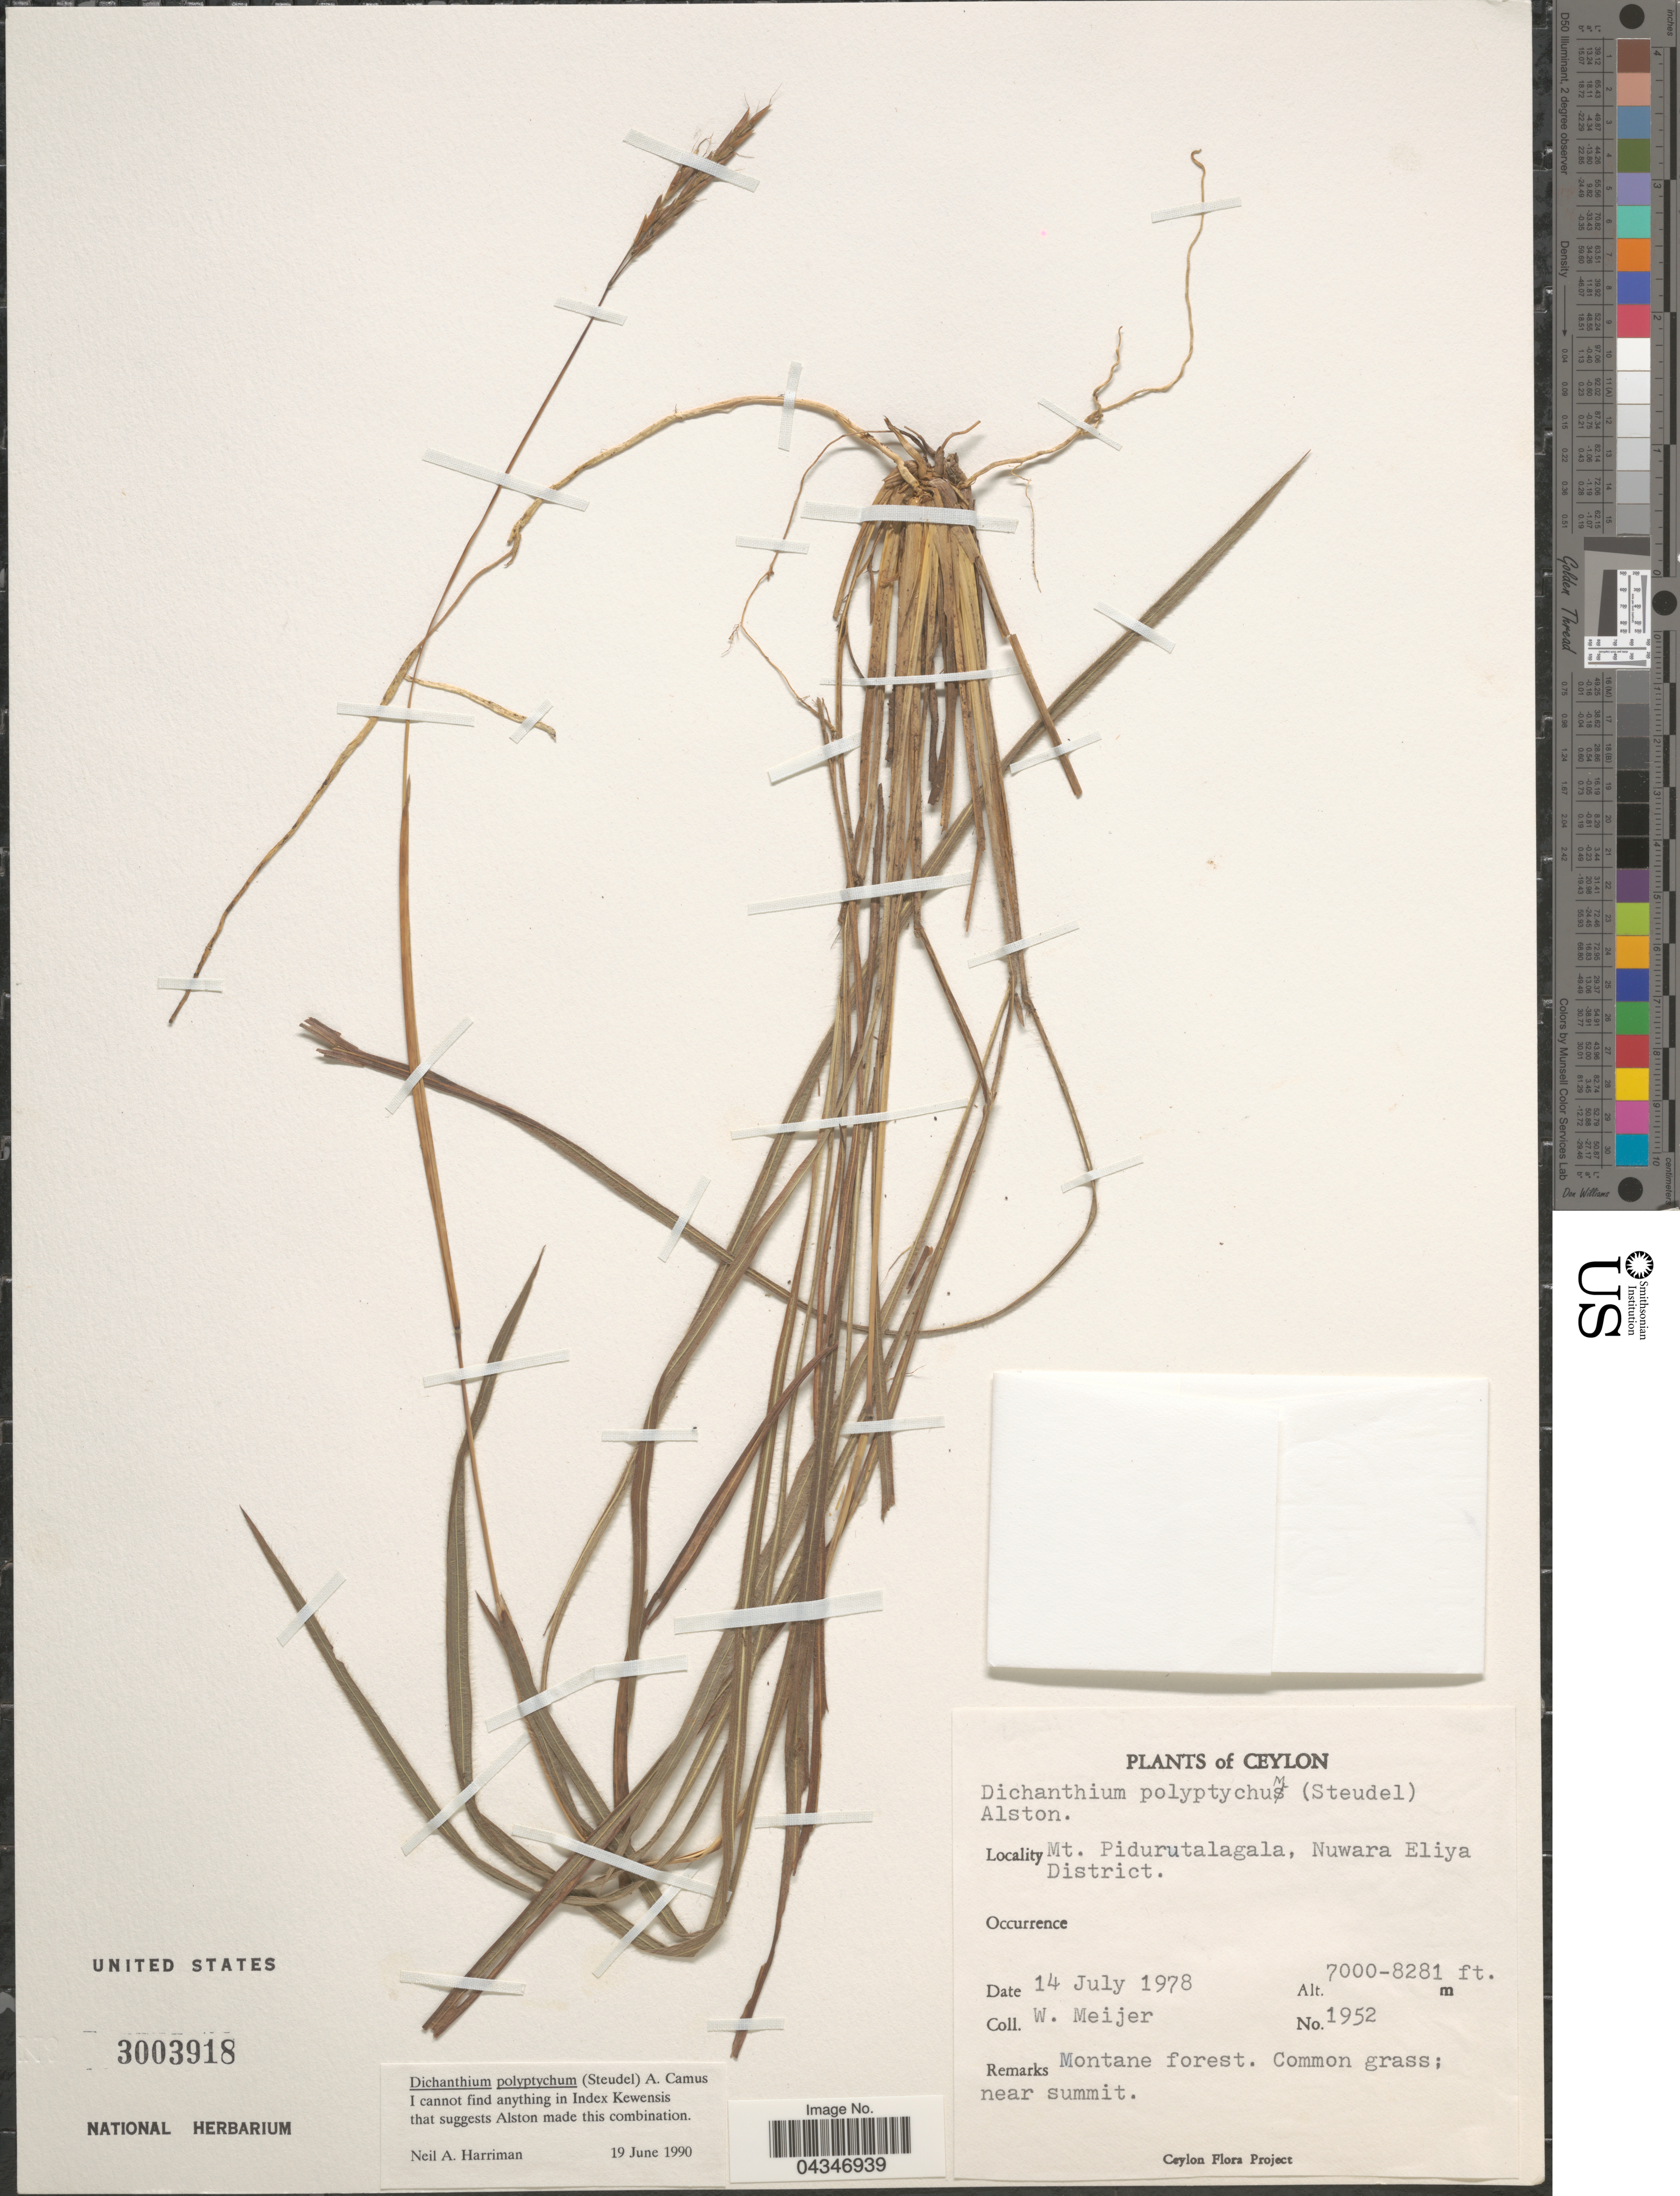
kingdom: Plantae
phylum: Tracheophyta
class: Liliopsida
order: Poales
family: Poaceae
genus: Andropogon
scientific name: Andropogon polyptychos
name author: Steud.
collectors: W. Meijer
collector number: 1952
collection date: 1978-07-14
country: Sri Lanka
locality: Ceylon. Mt. Pidurutalagala, Nuwara Eliya District.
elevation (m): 2134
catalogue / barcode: US 3003918